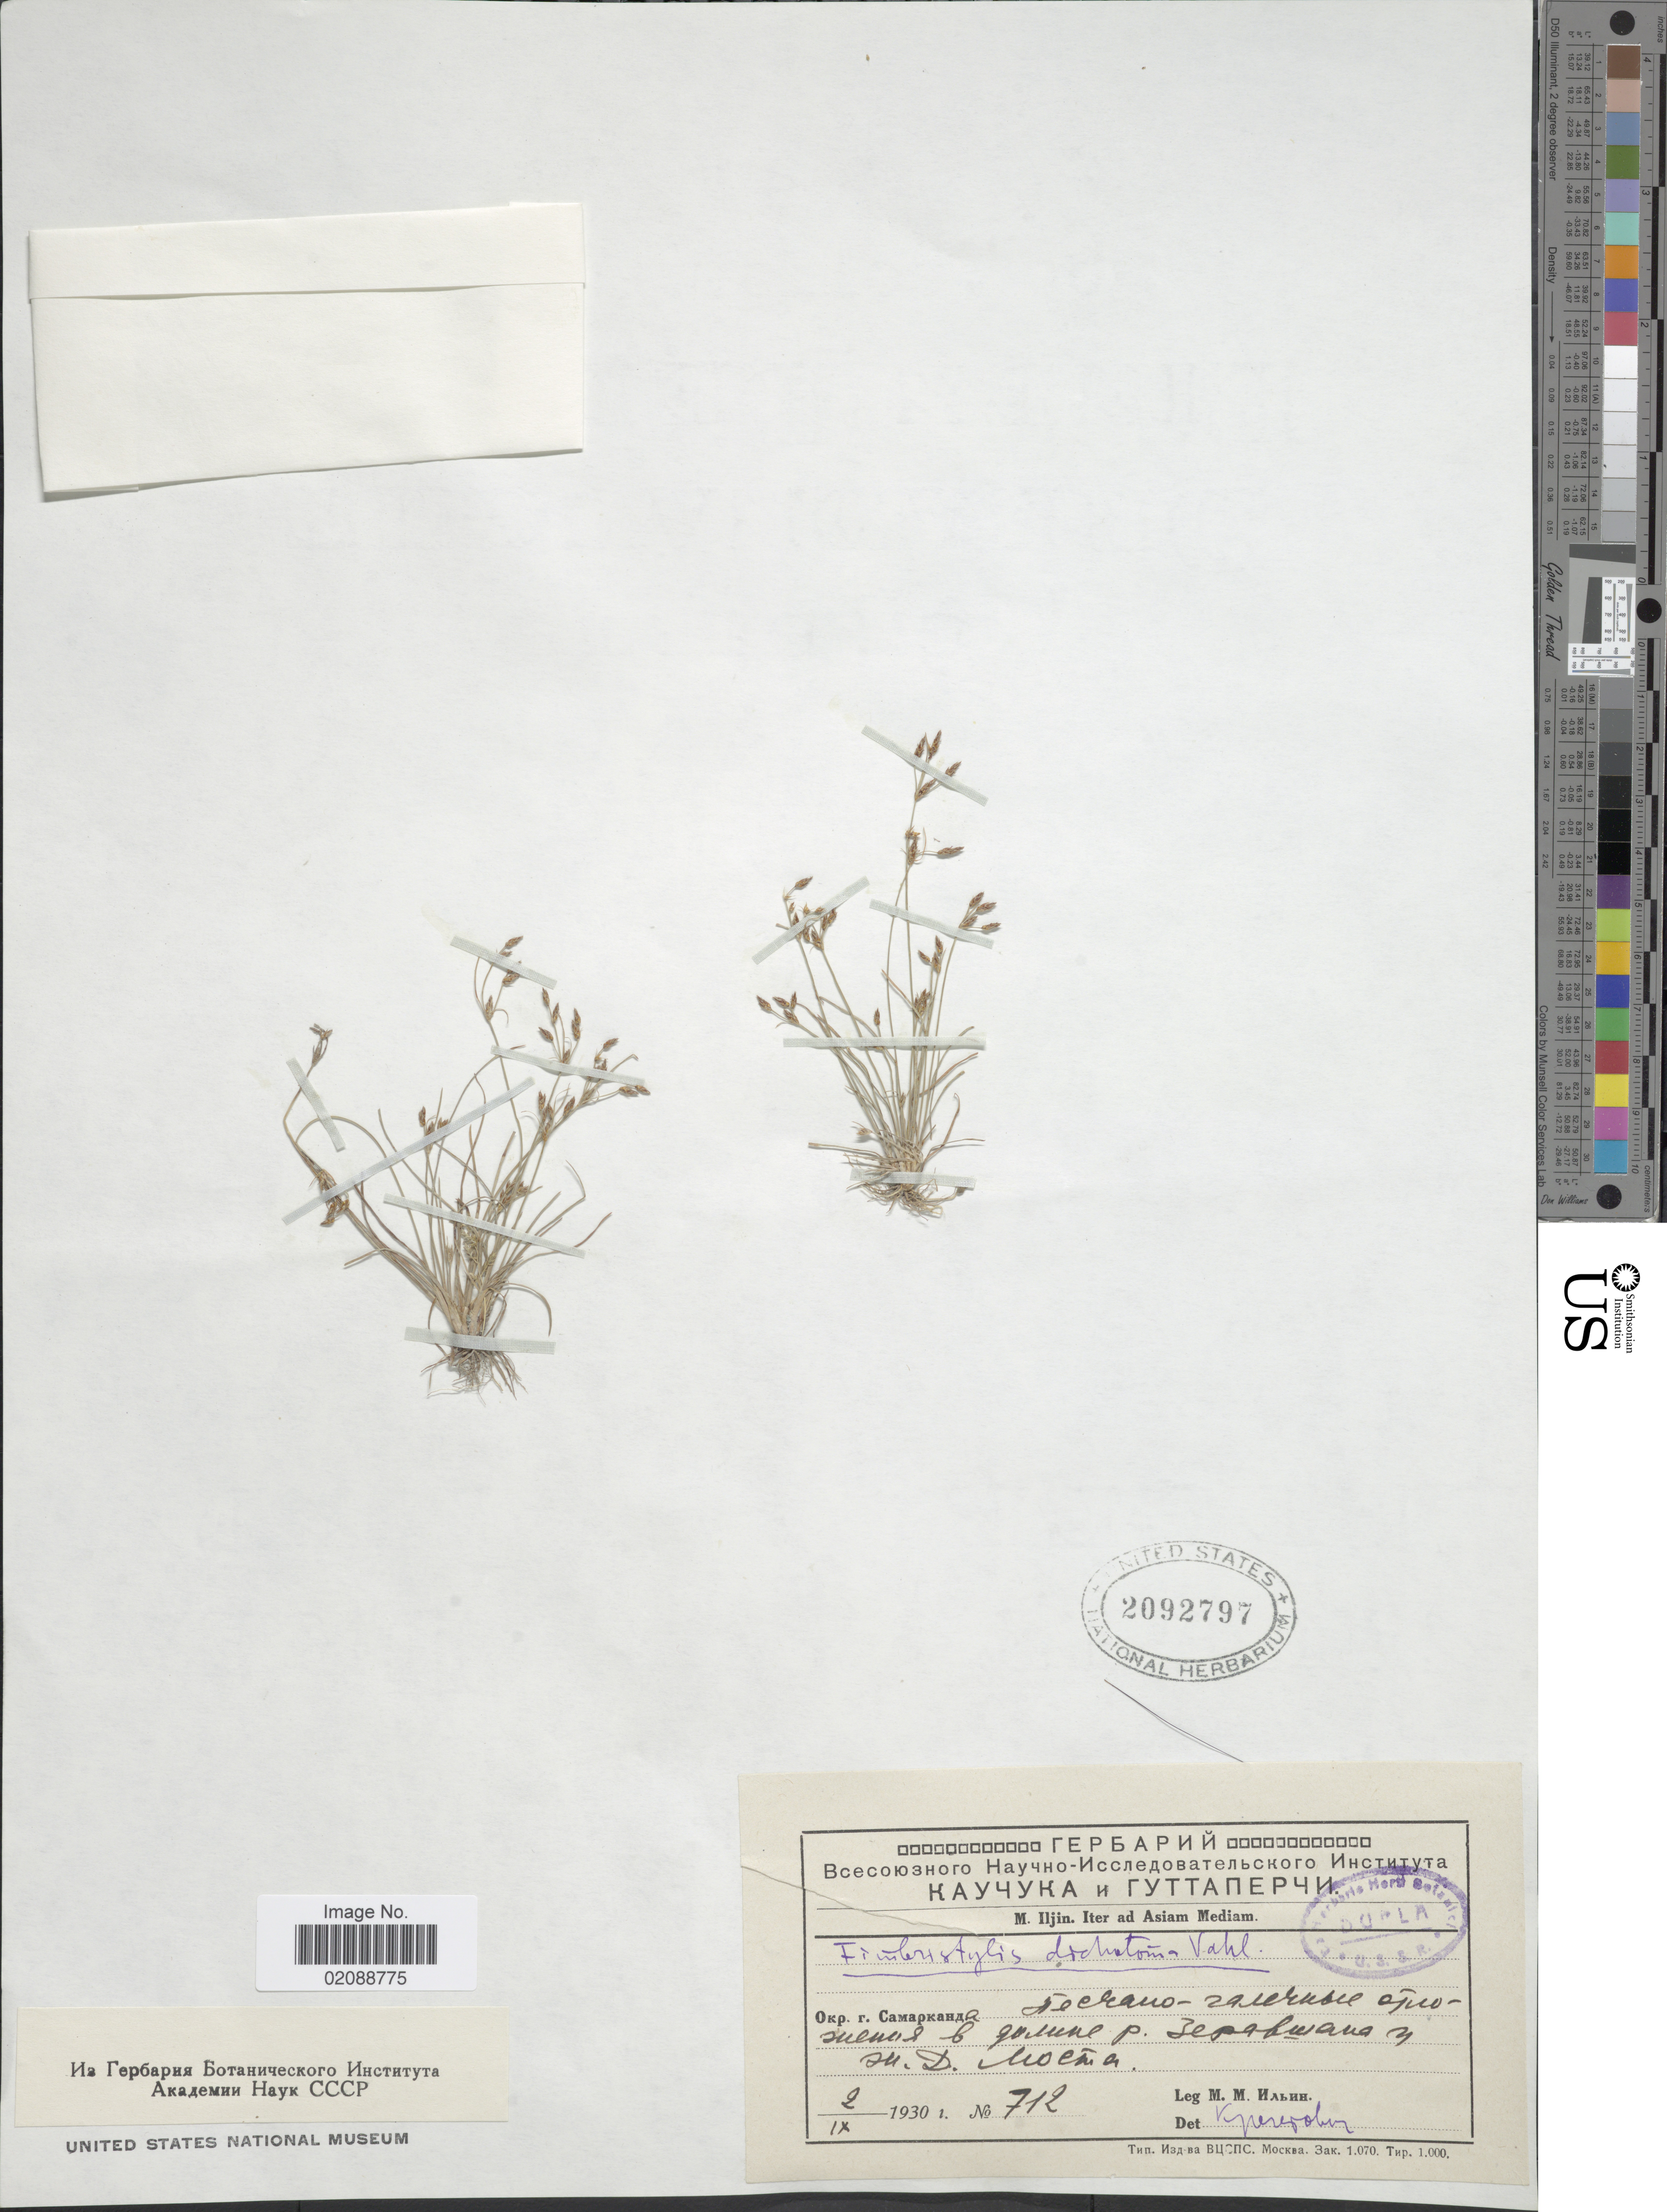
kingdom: Plantae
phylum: Tracheophyta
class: Liliopsida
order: Poales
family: Cyperaceae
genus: Fimbristylis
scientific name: Fimbristylis bisumbellata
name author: (Forssk.) Bubani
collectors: M. Ilin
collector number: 712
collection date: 1930-09-02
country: Uzbekistan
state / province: Samarqand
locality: Valley of River Zaravshan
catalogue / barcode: US 2092797